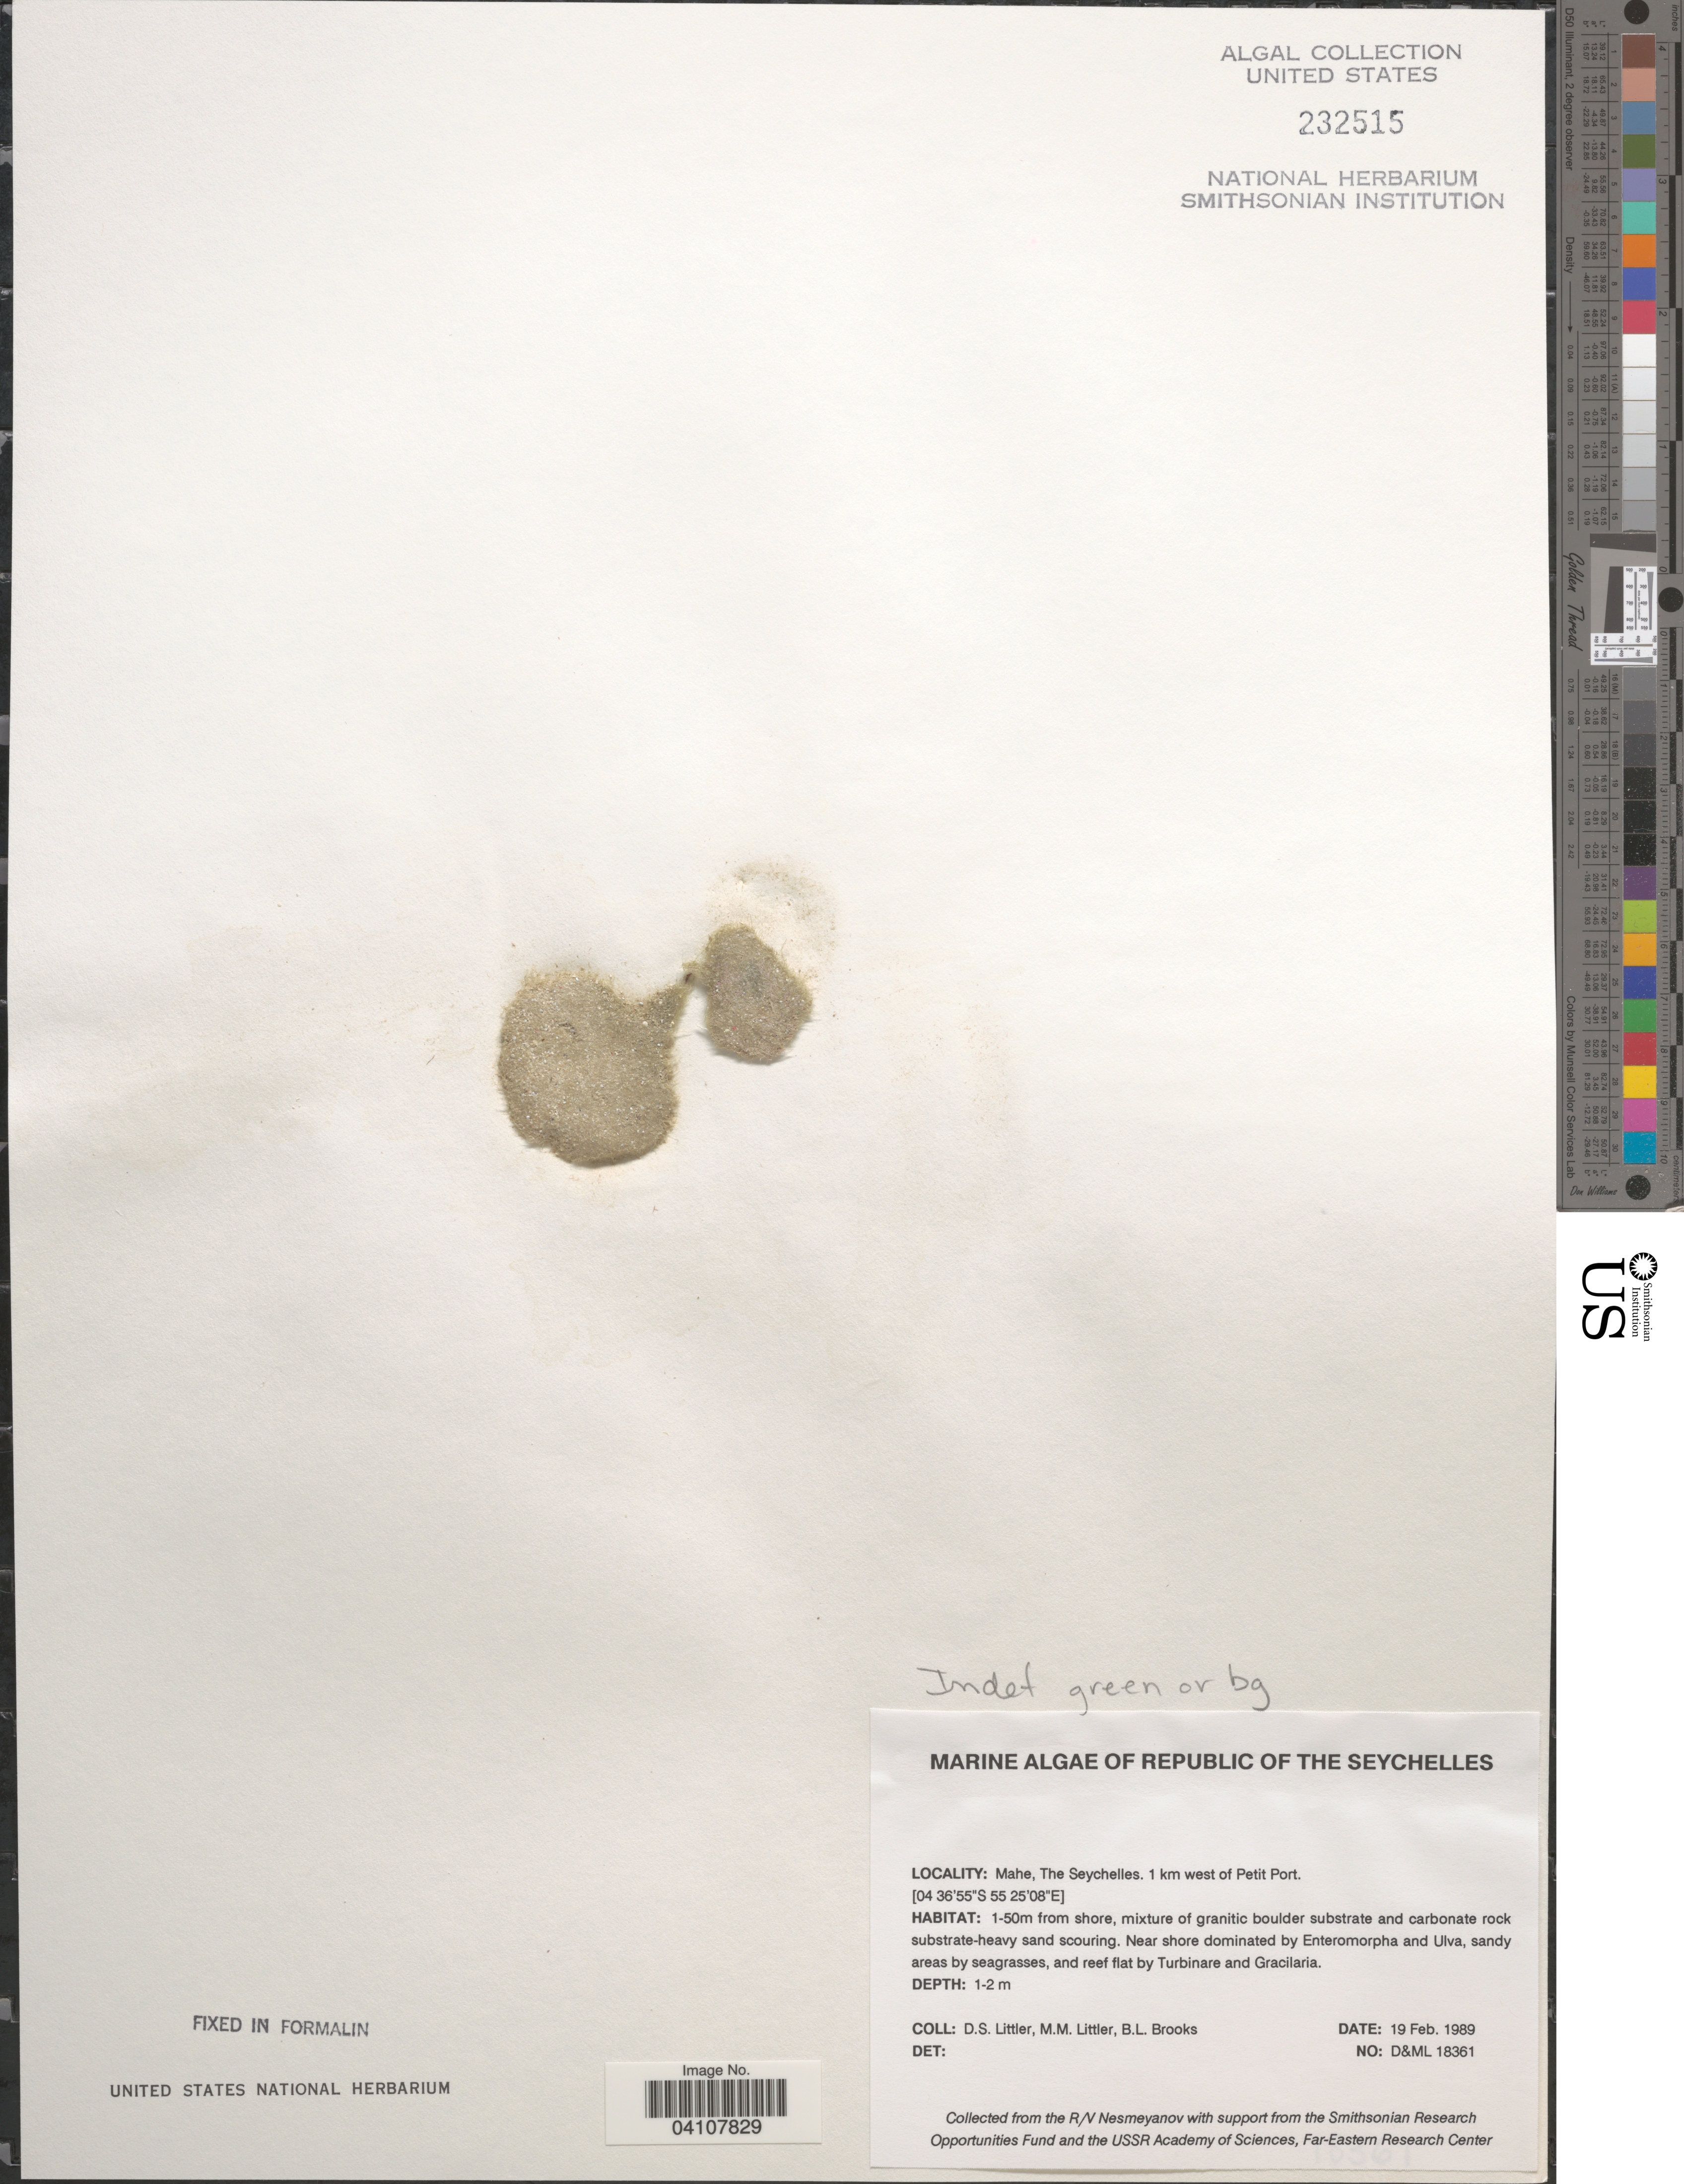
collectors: D. S. Littler & B. Brooks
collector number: D&ML18361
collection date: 1989-02-19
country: Seychelles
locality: Republic of the Seychelles. Mahe. 1 km west of Petit Port. 1-50m from shore.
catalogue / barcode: US 232515